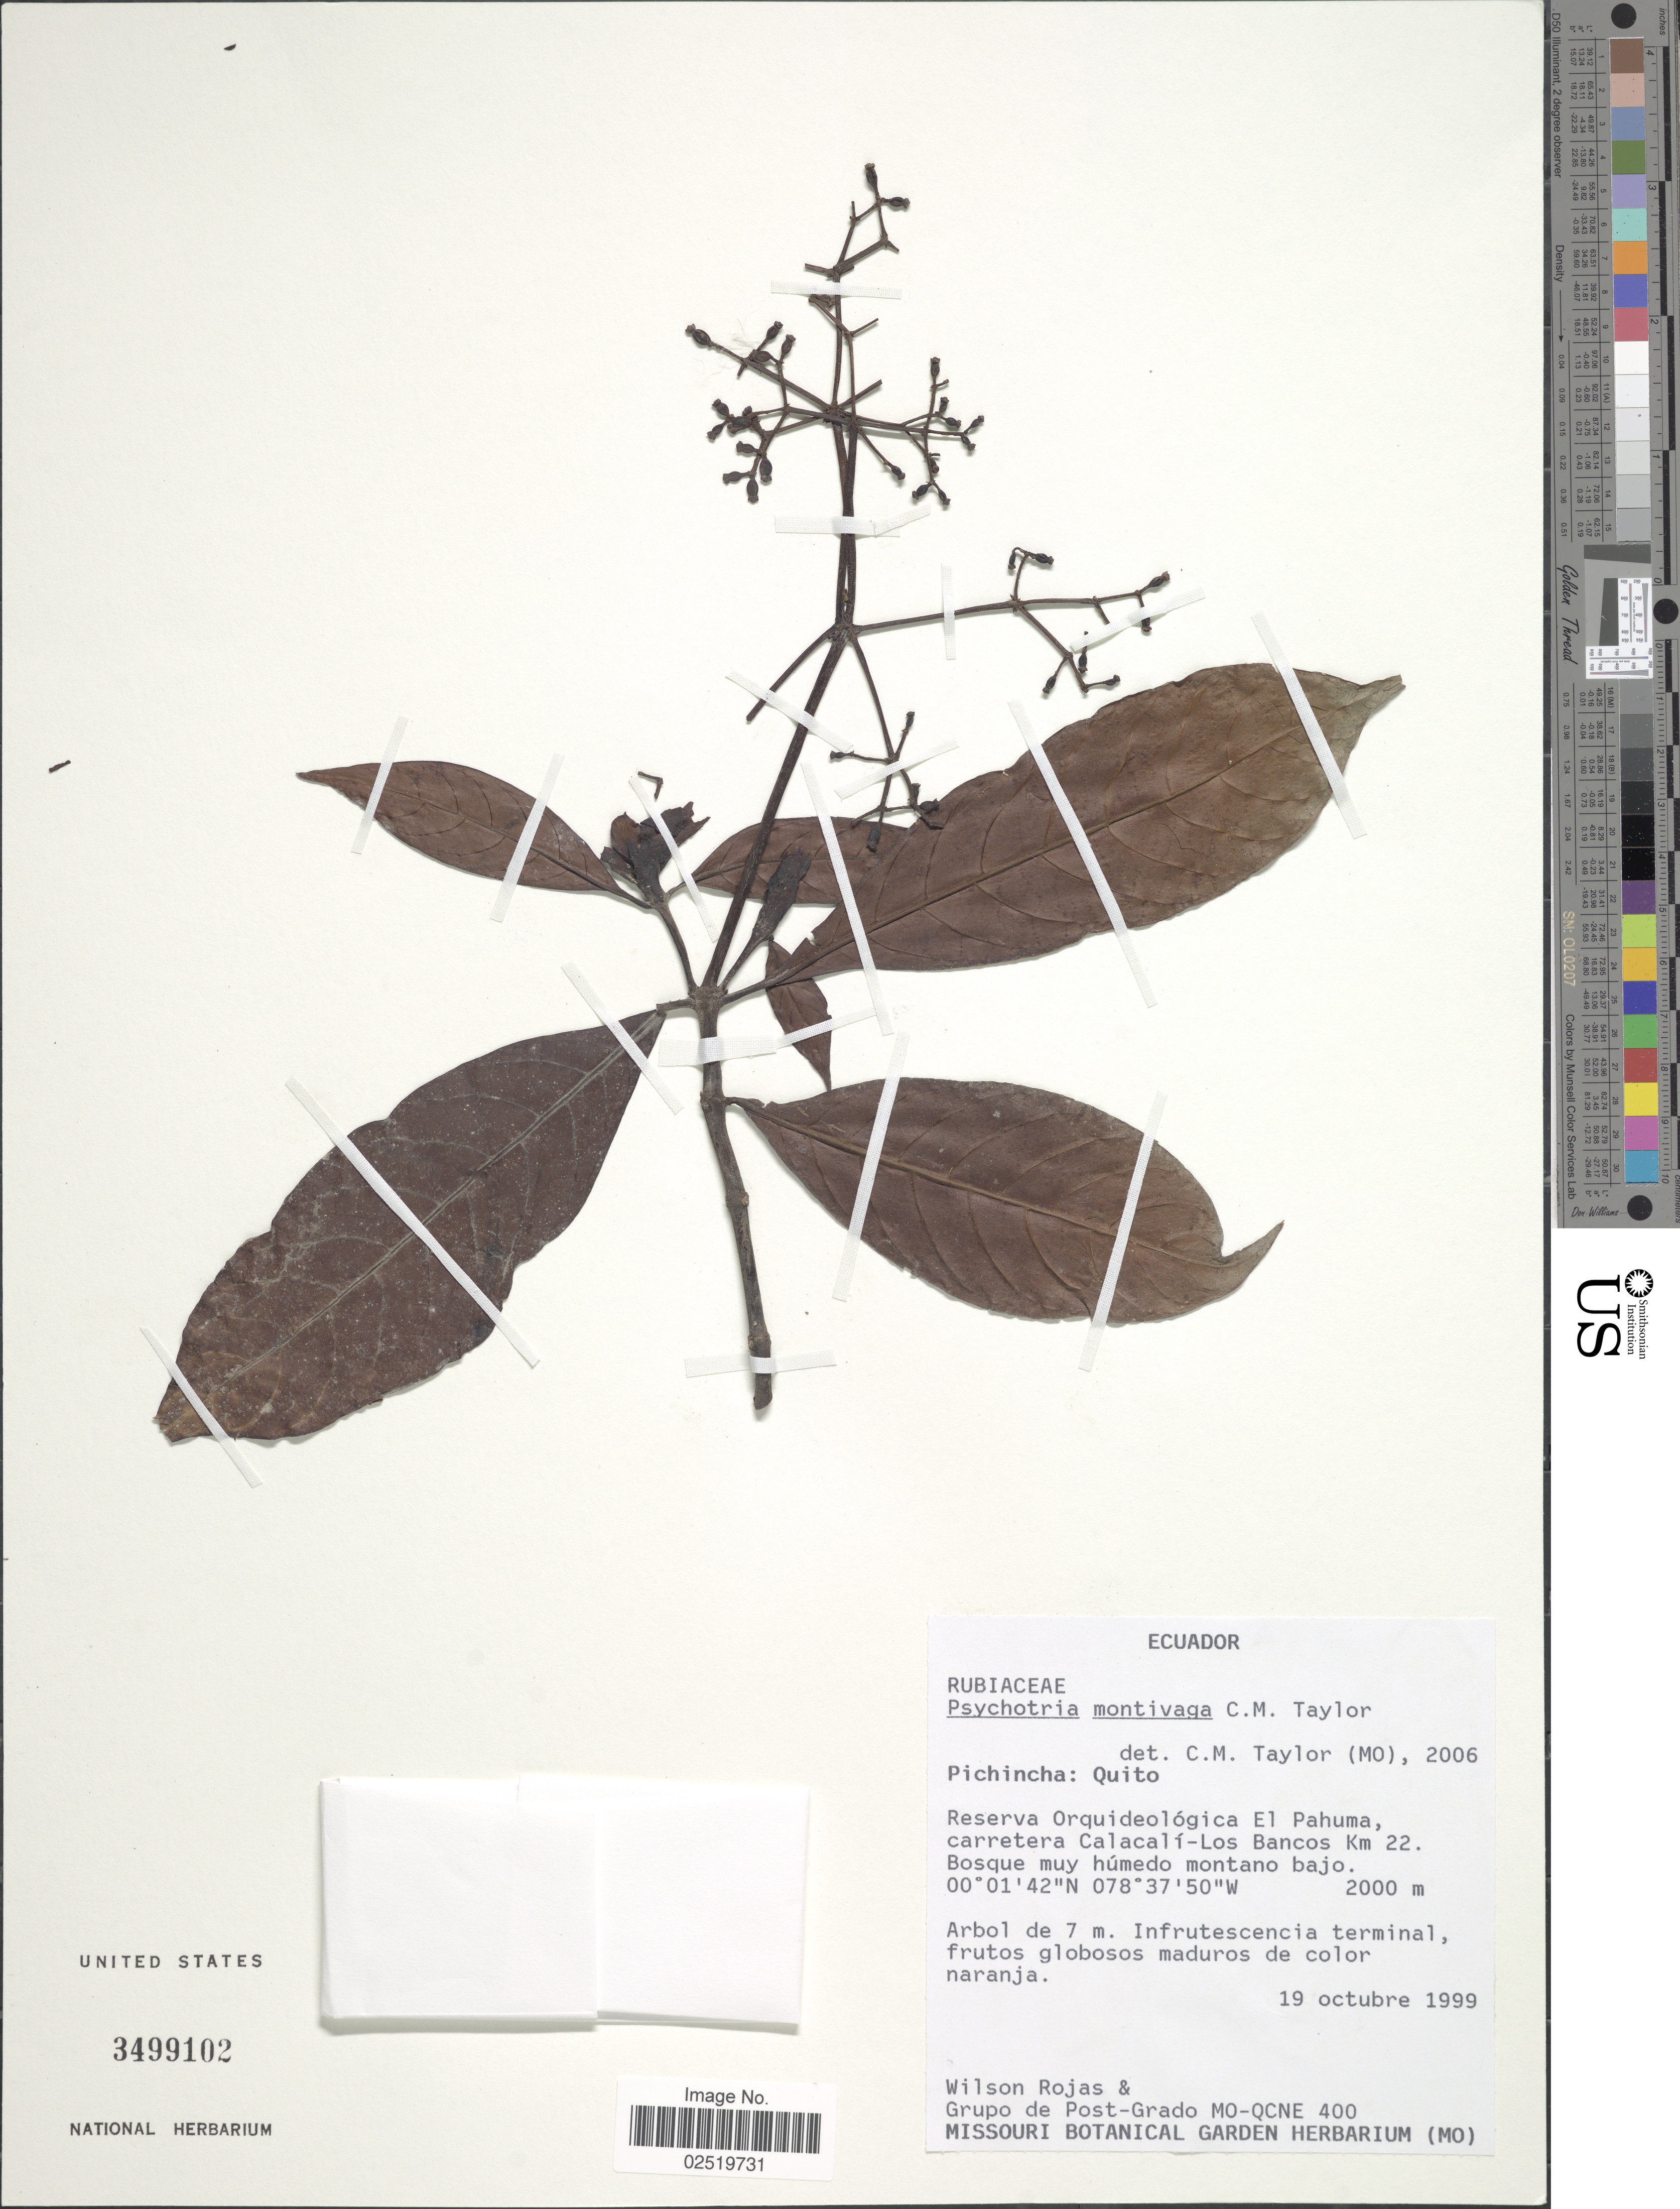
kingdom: Plantae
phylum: Tracheophyta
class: Magnoliopsida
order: Gentianales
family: Rubiaceae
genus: Psychotria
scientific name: Psychotria montivaga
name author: C.M. Taylor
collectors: W. Rojas & Grupo Post-Grado MO-QCNE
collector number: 400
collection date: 1999-10-19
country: Ecuador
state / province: Pichincha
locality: Quito, Reserva Orquideologica El Pahuma, carretera Calacali-Los Bancos Km 22, Bosque muy humedo montano bajo.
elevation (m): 2000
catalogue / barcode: US 3499102